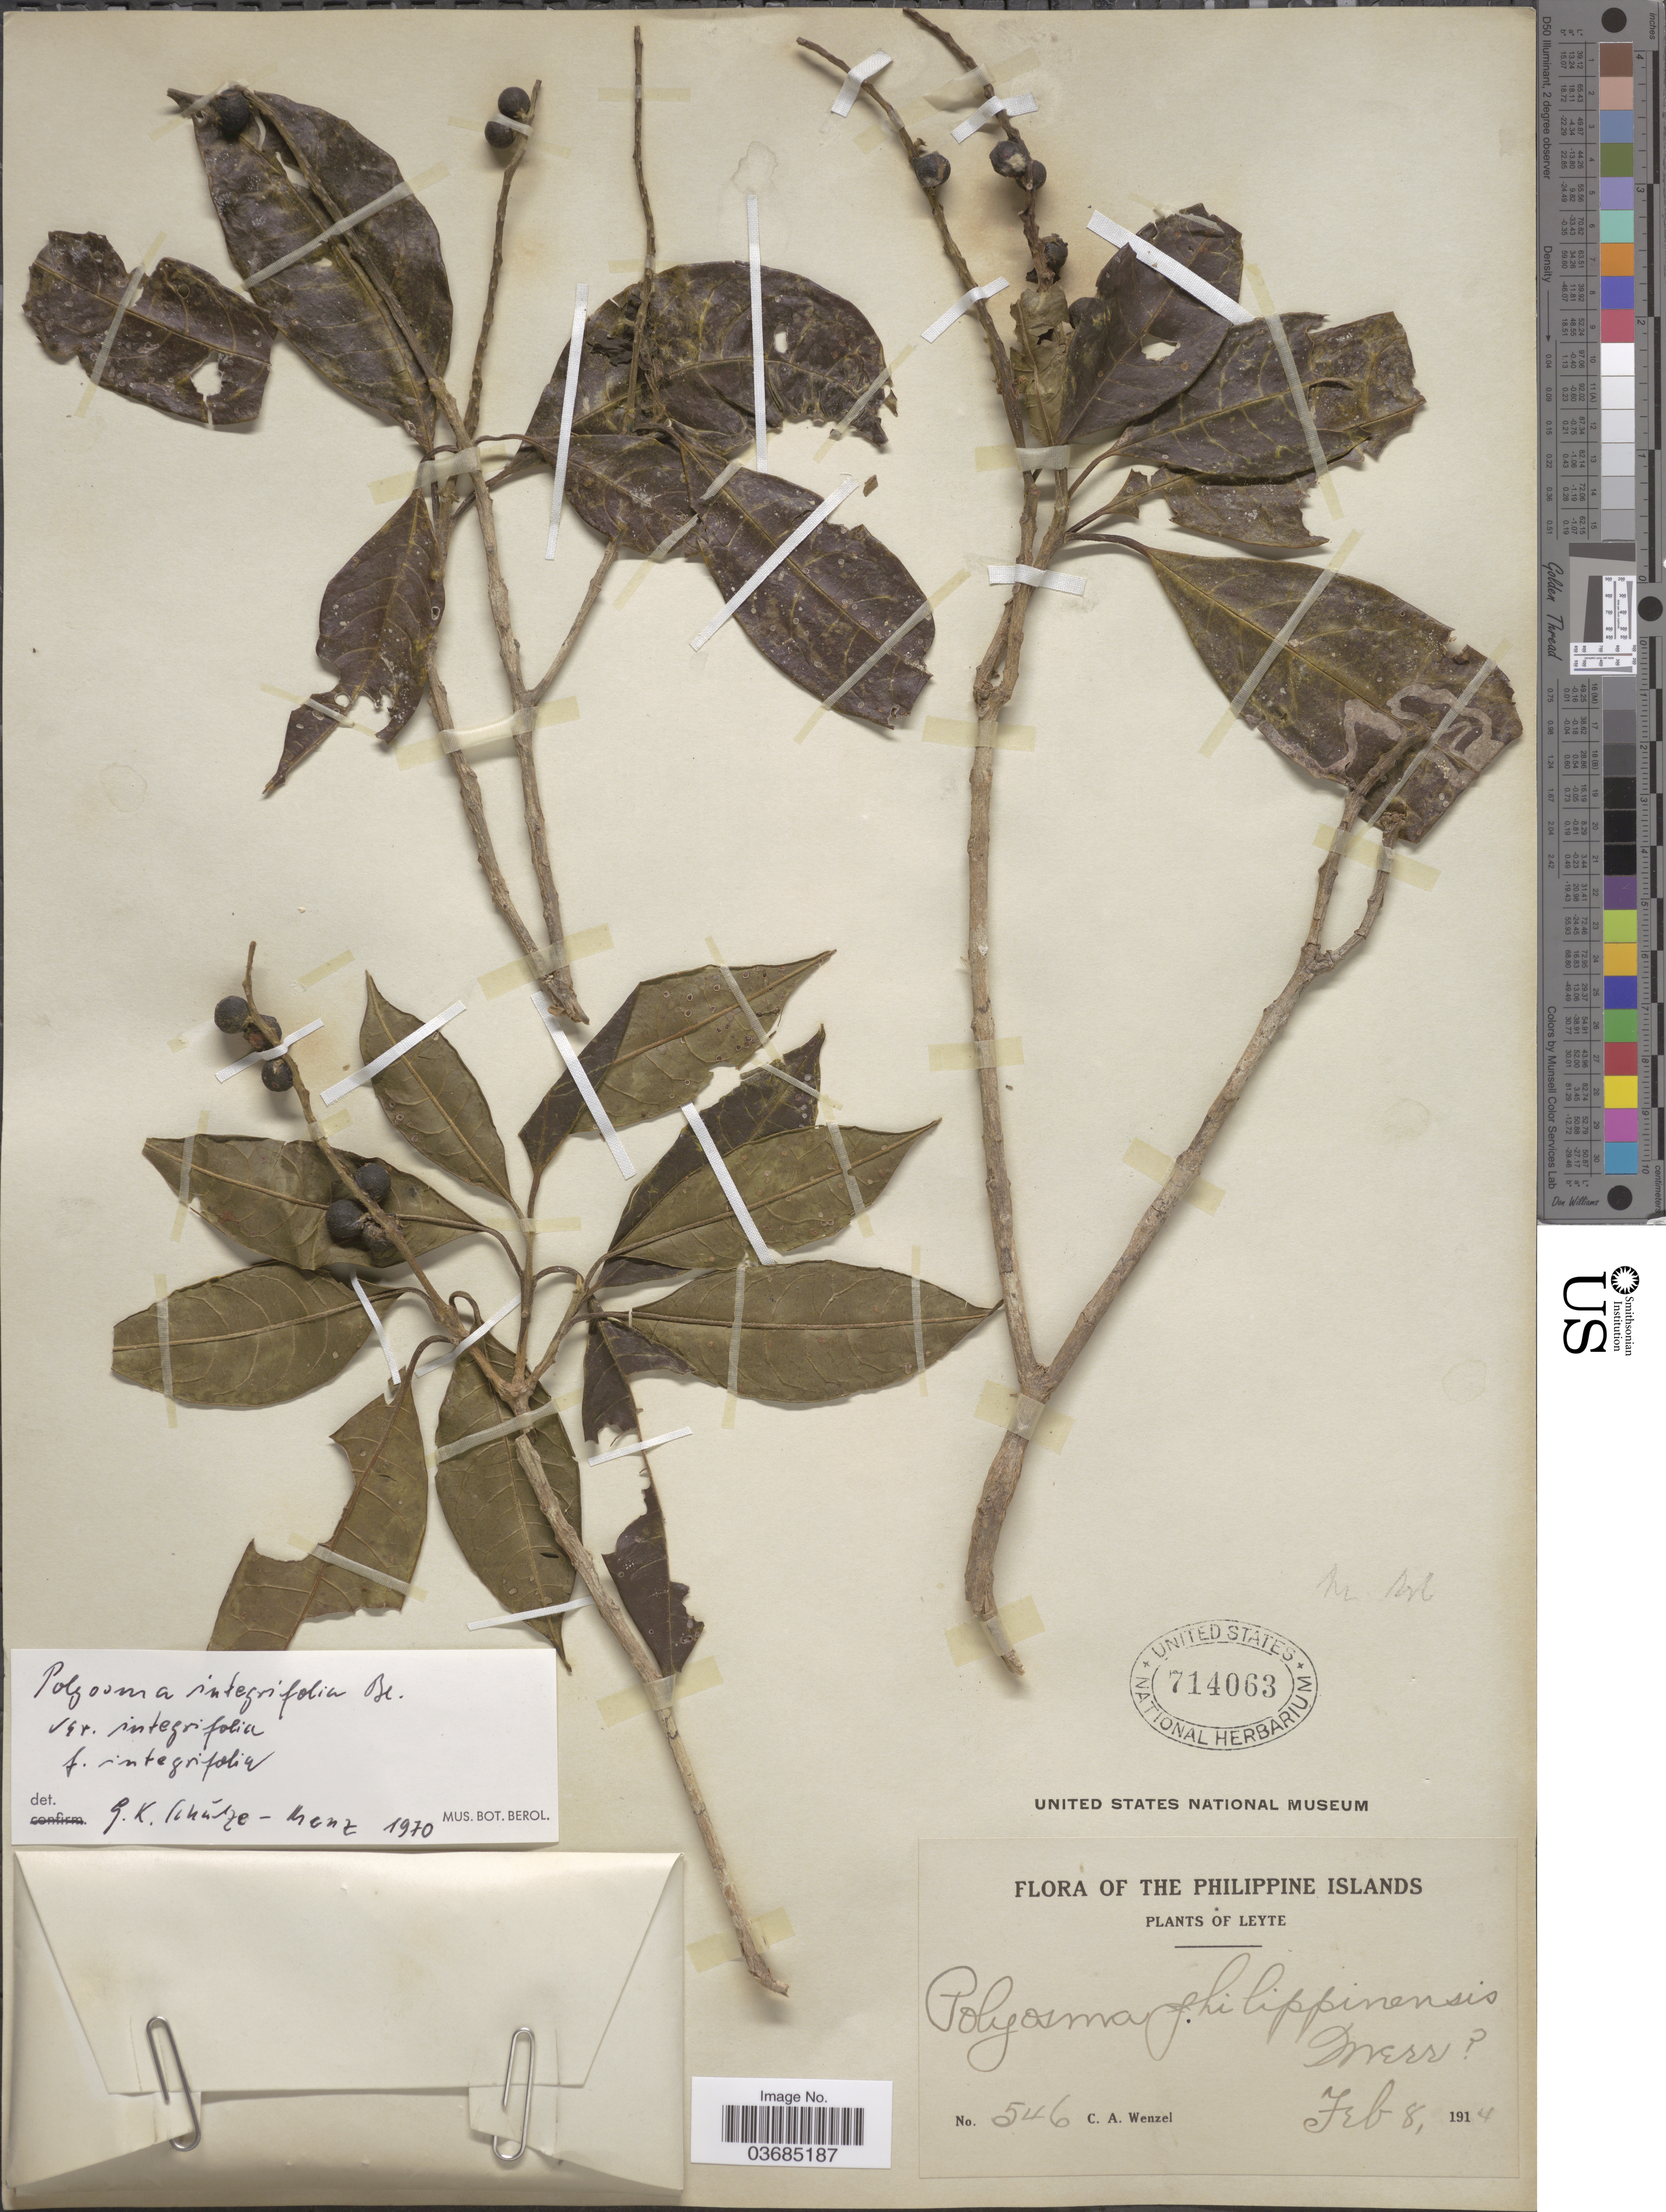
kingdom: Plantae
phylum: Tracheophyta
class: Magnoliopsida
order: Escalloniales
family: Escalloniaceae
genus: Polyosma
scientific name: Polyosma integrifolia var. integrifolia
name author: Blume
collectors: C. Wenzel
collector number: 546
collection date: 1914-02-08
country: Philippines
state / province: Eastern Visayas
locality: Philippine Islands. Leyte.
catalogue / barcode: US 714063